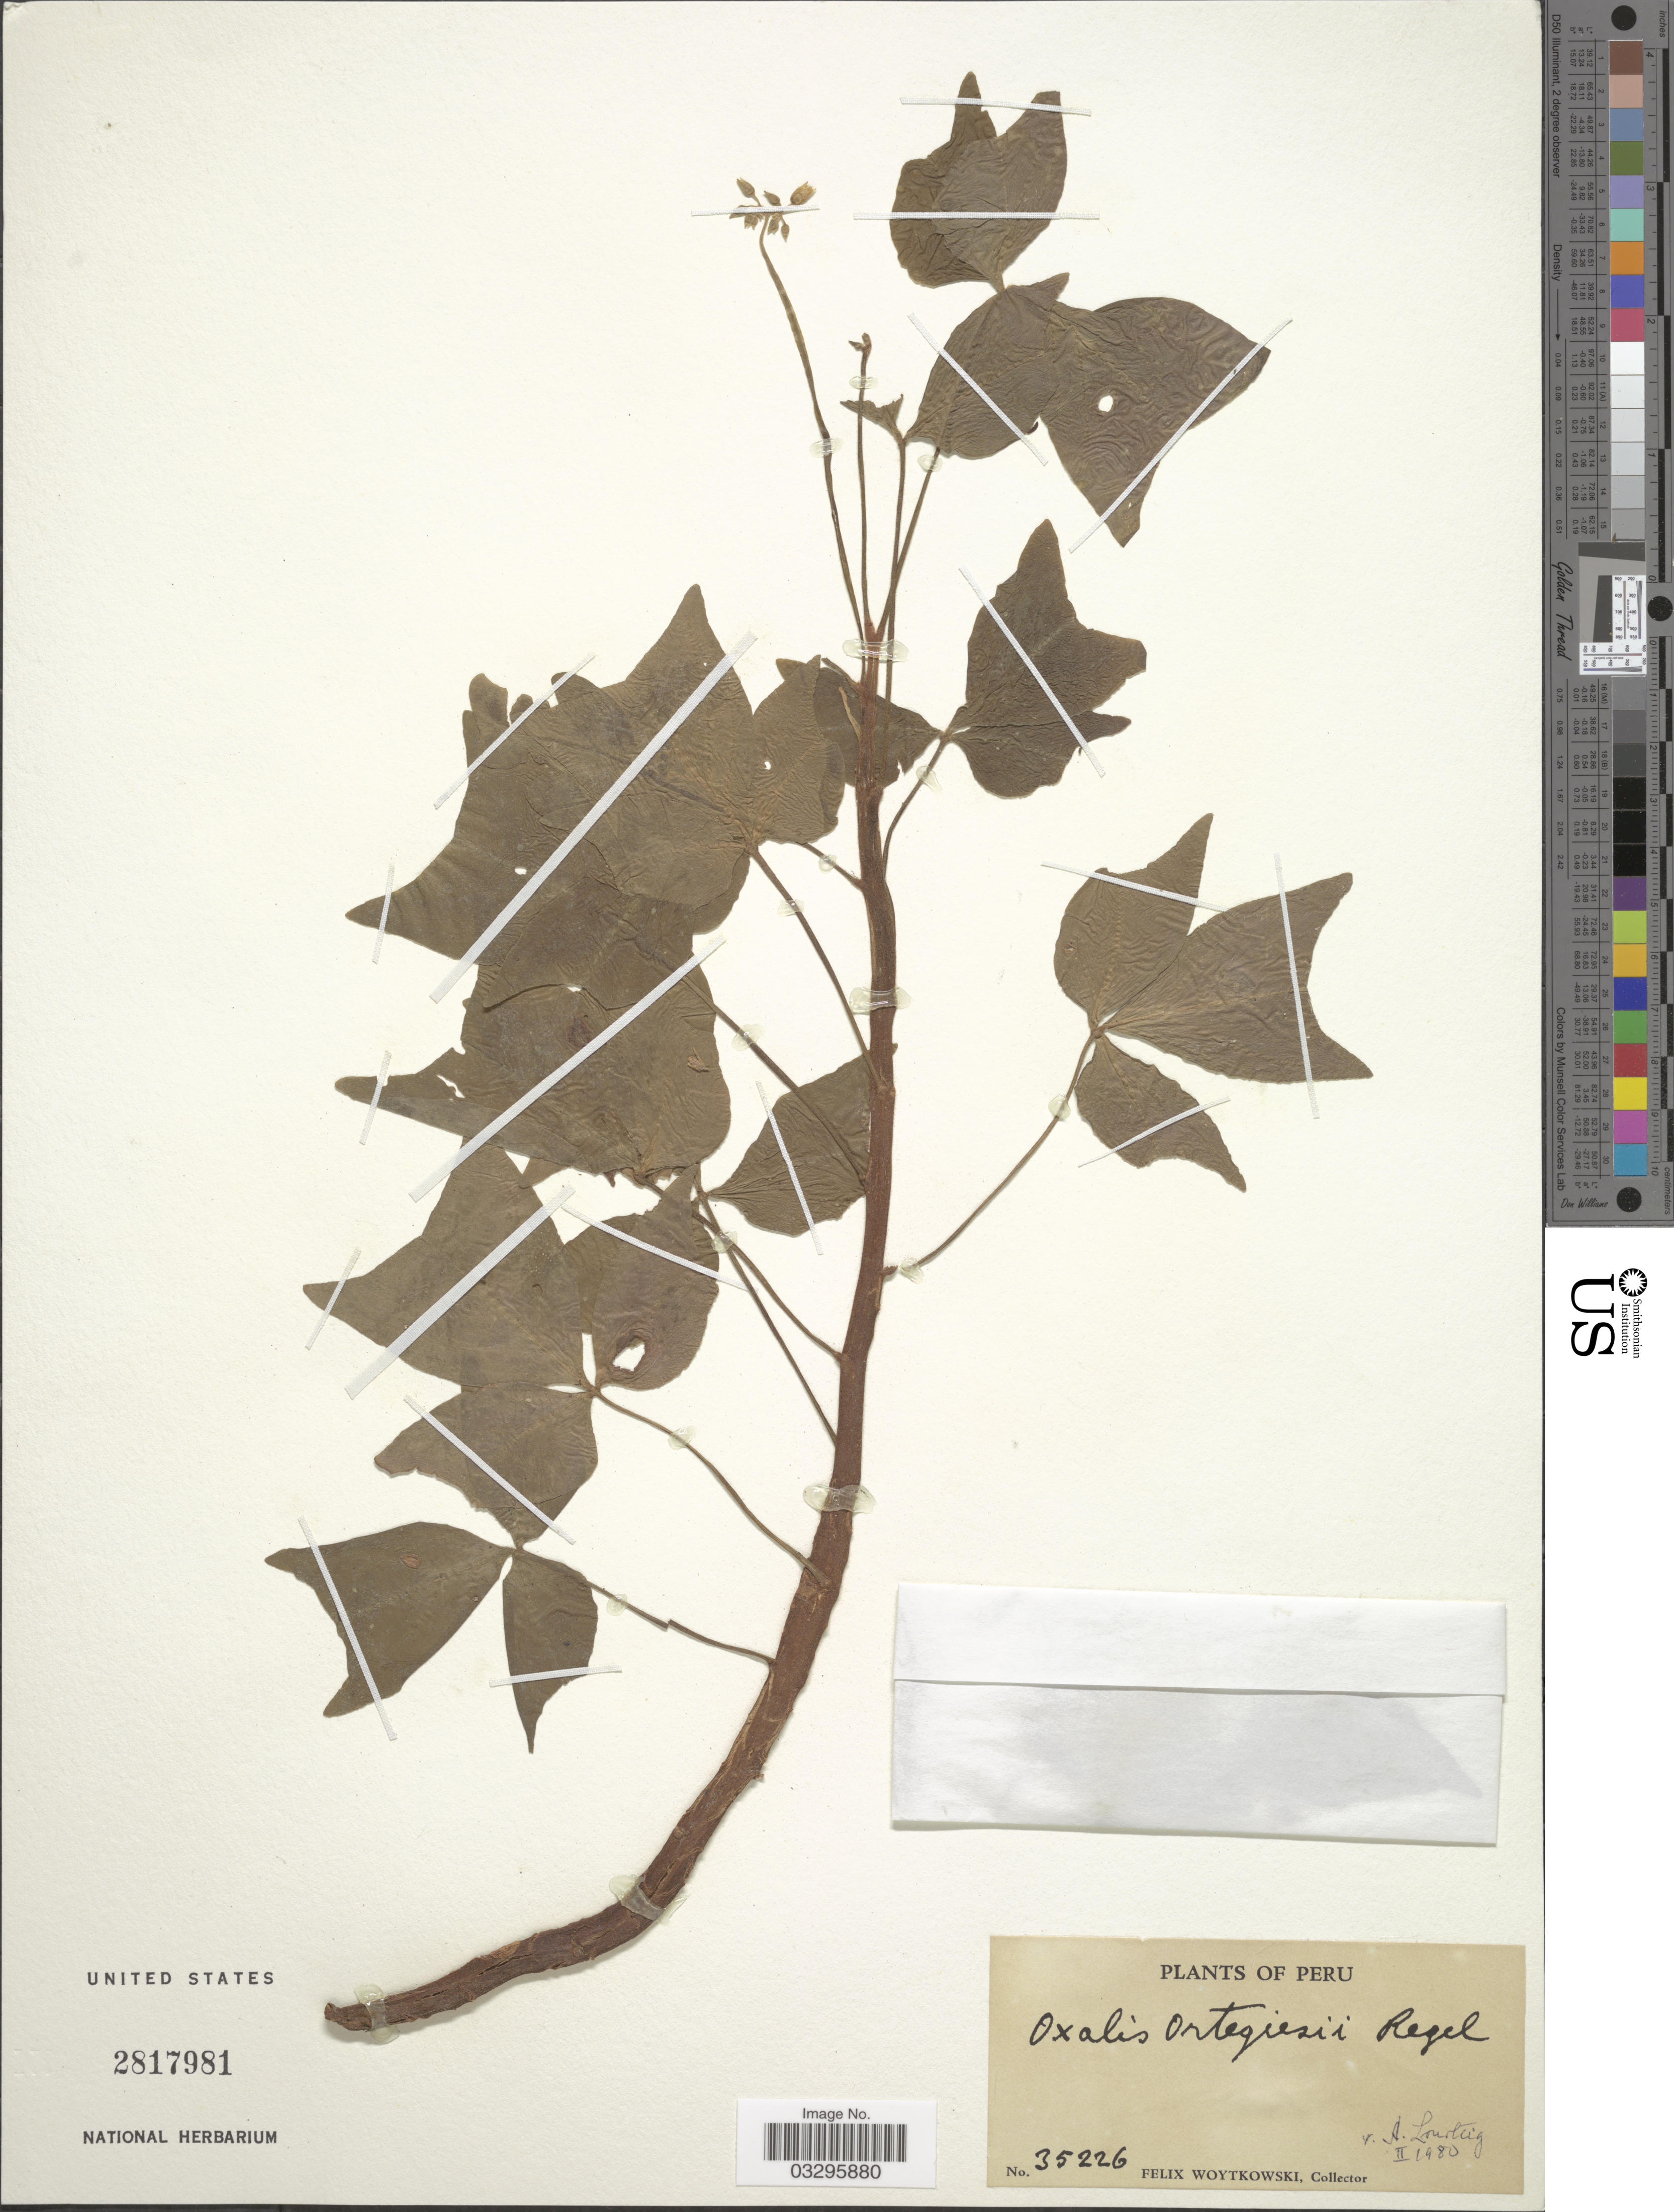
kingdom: Plantae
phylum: Tracheophyta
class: Magnoliopsida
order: Oxalidales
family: Oxalidaceae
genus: Oxalis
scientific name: Oxalis ortgiesii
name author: Regel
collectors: F. Woytkowski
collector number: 35226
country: Peru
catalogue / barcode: US 2817981